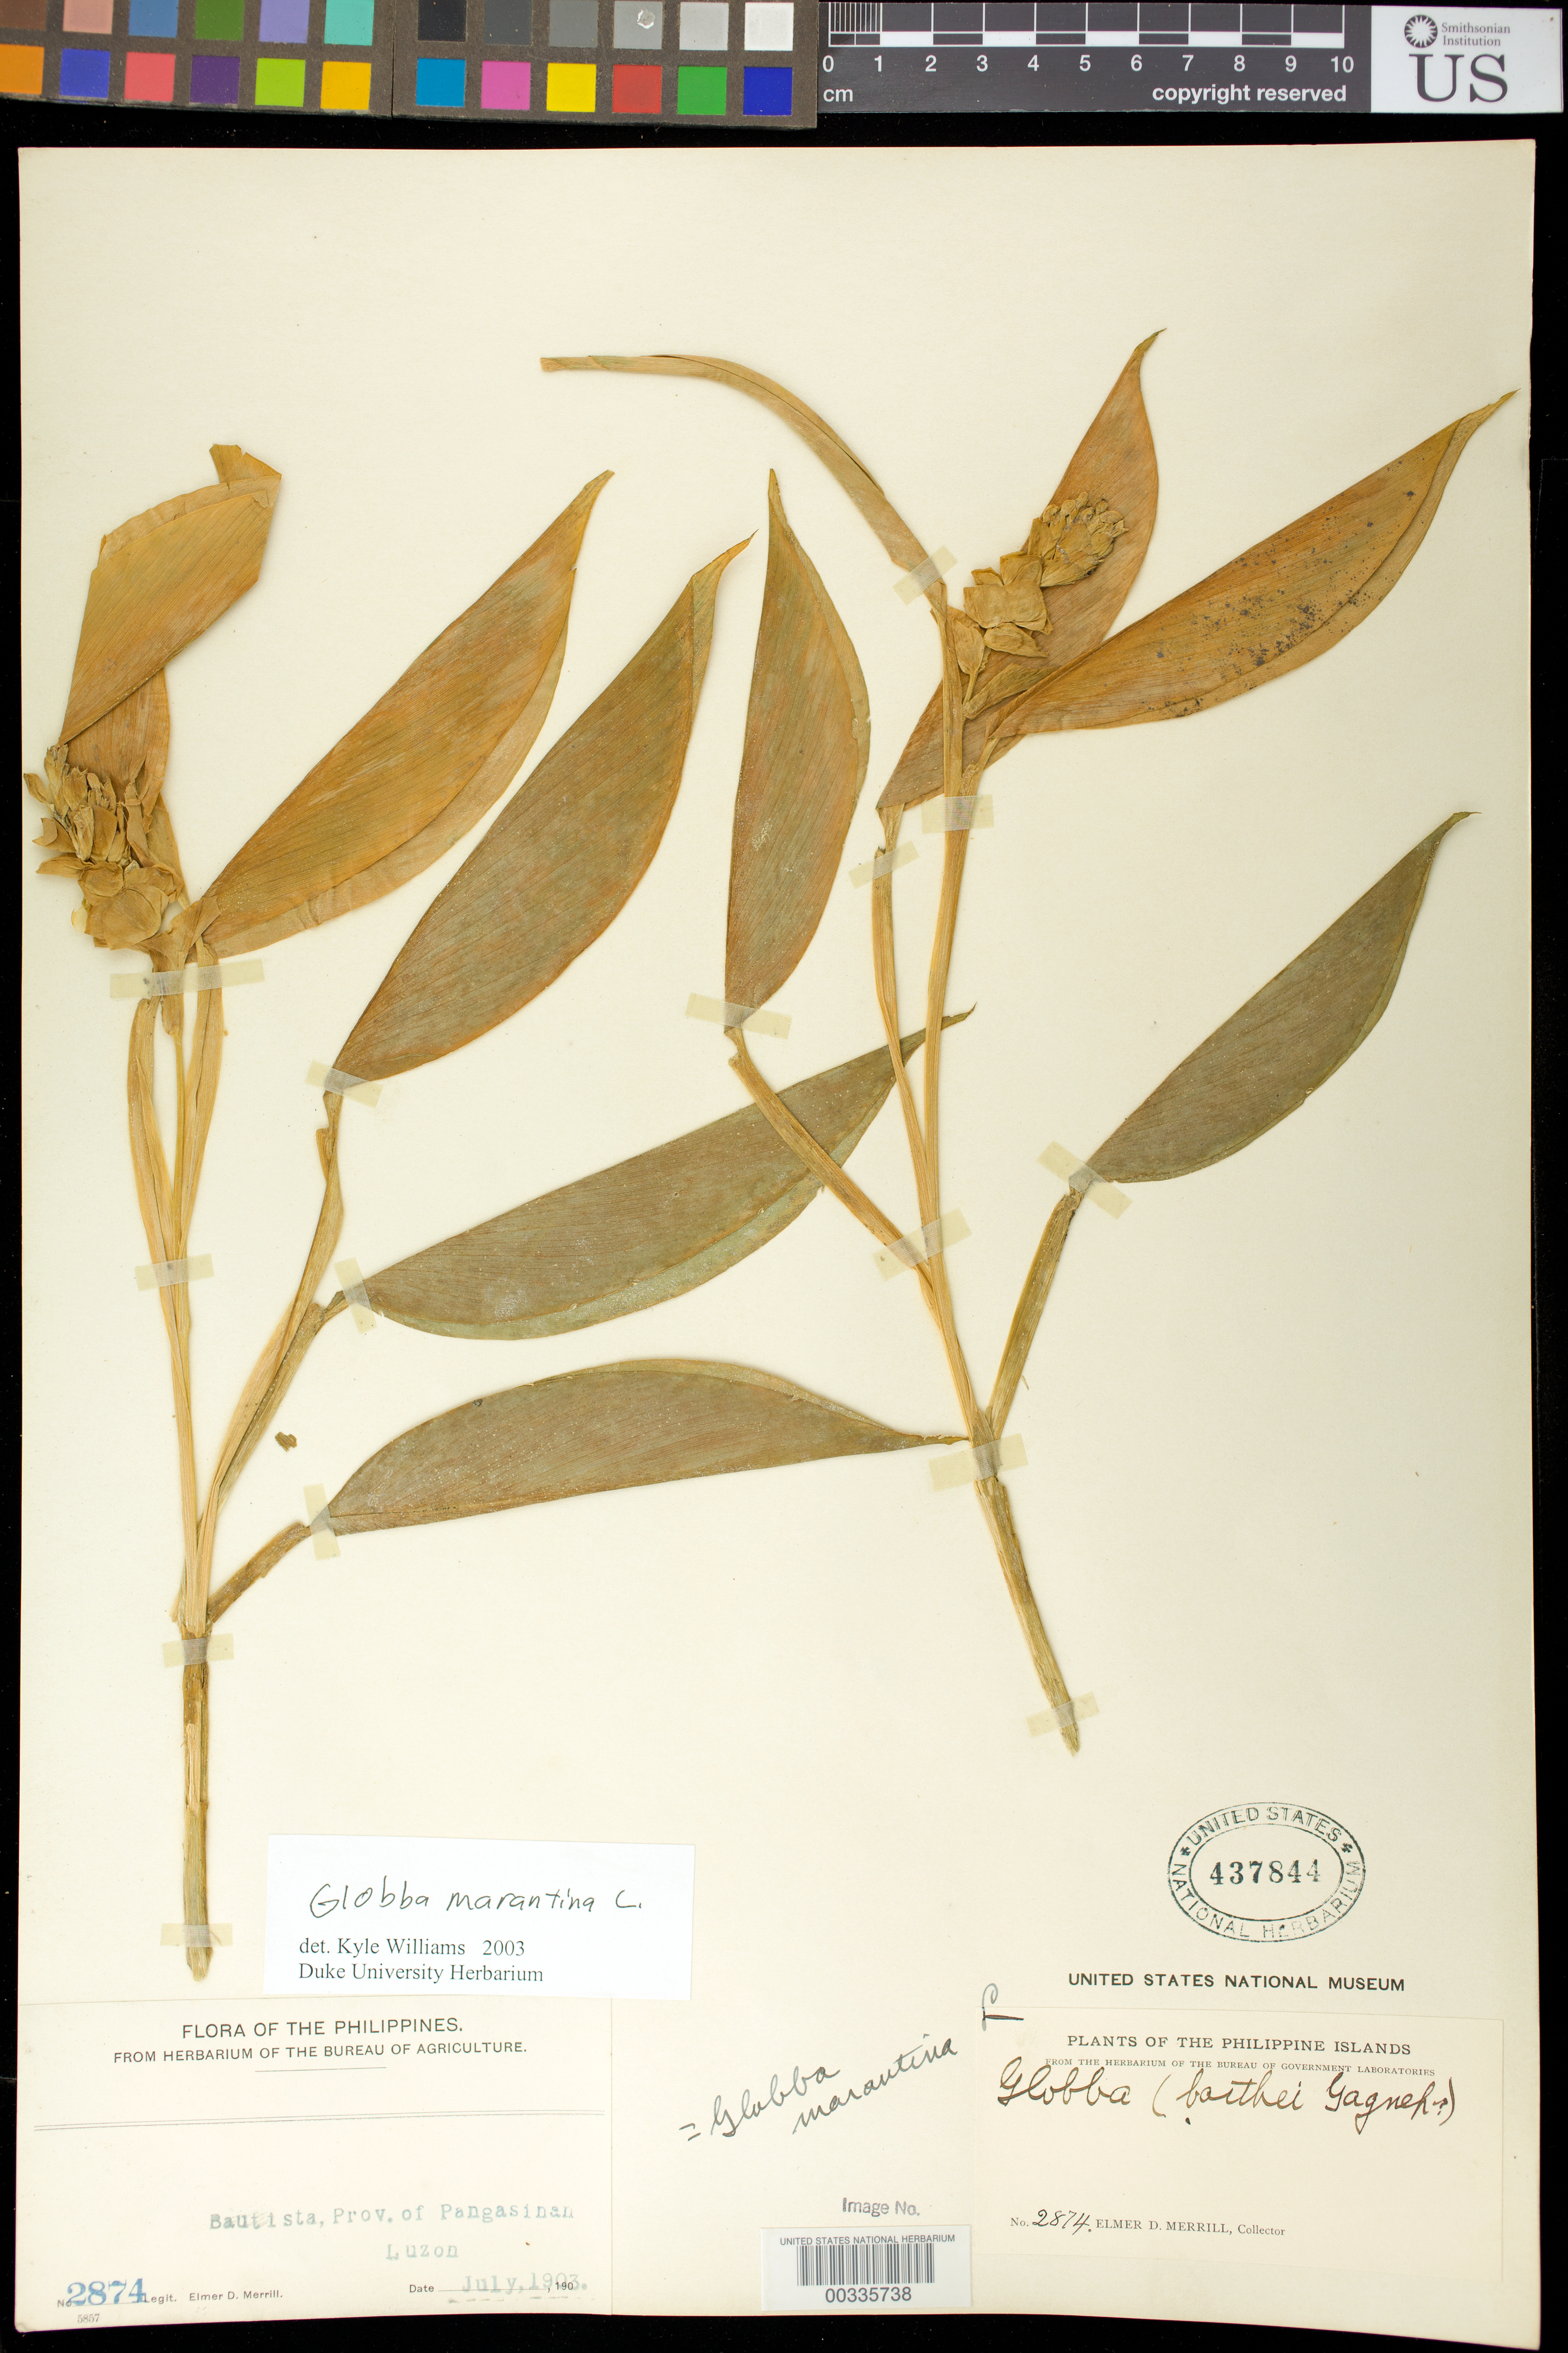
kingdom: Plantae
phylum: Tracheophyta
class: Liliopsida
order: Zingiberales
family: Zingiberaceae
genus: Globba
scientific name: Globba marantina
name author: L.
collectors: E. D. Merrill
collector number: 2874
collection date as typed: Jul 1903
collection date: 1903-07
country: Philippines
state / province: Ilocos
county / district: Pangasinan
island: Luzon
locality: Bautista, prov. of pangasinan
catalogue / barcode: US 437844